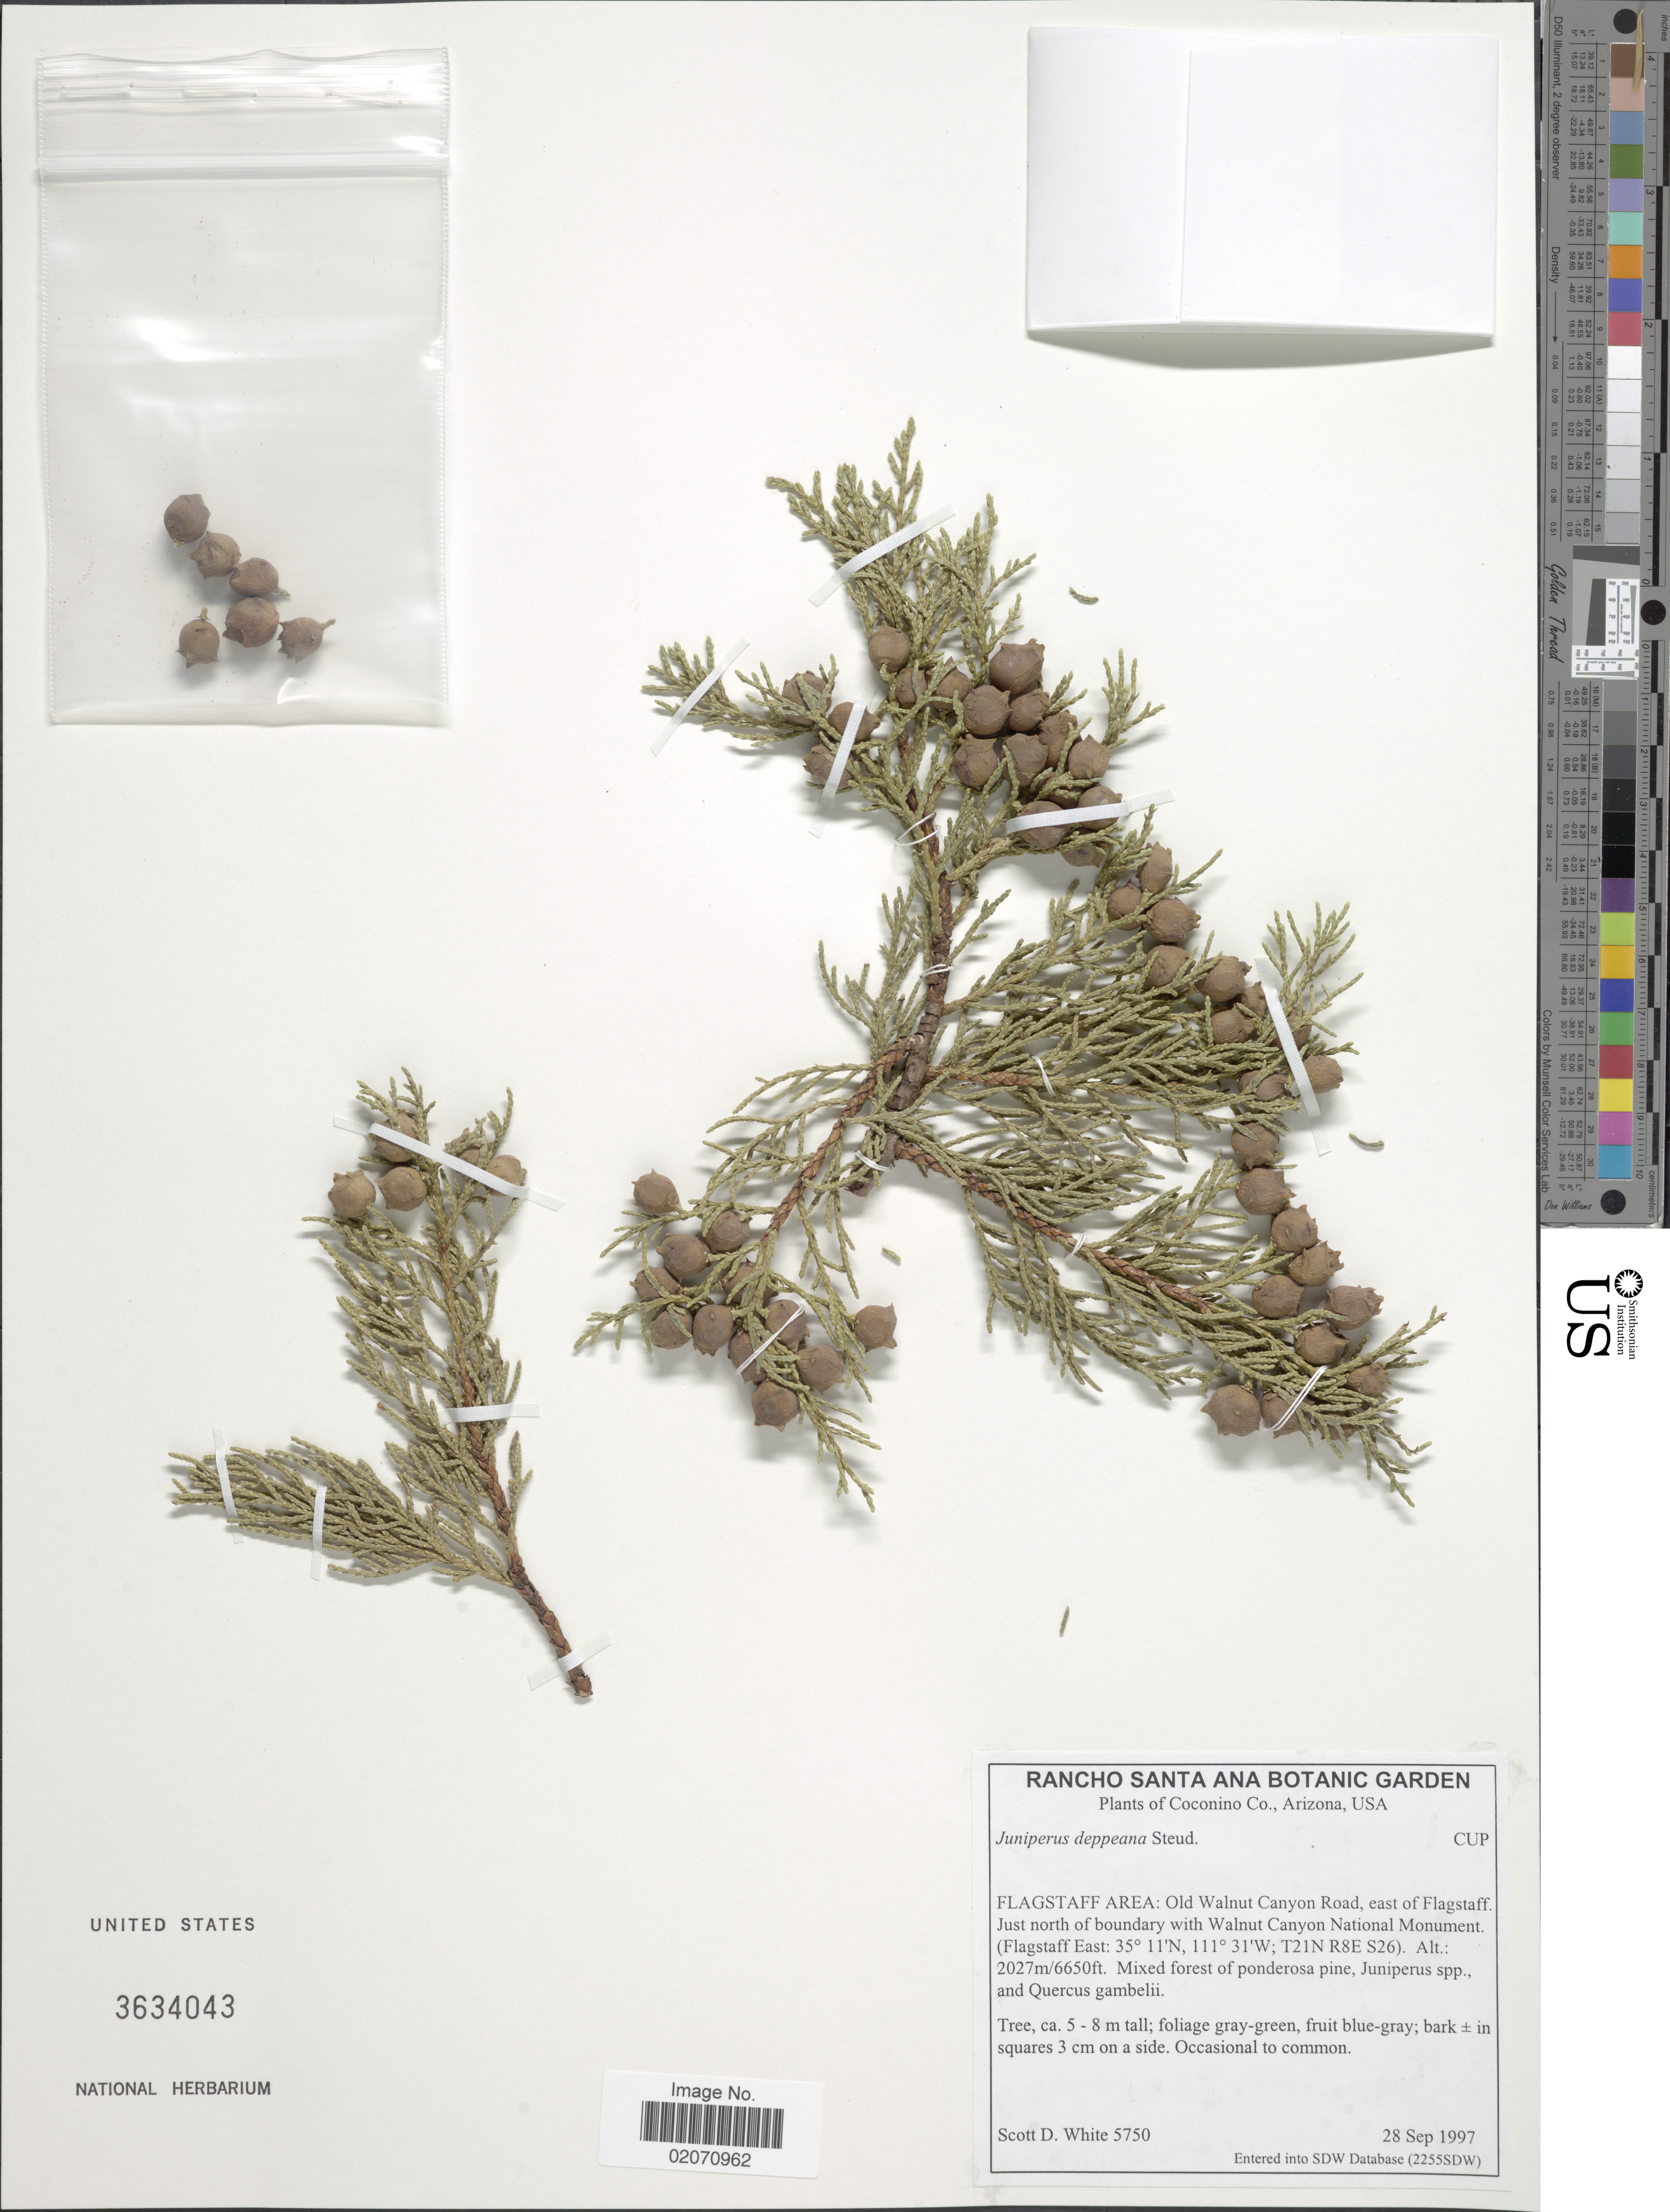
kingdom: Plantae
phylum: Tracheophyta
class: Pinopsida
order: Pinales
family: Cupressaceae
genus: Juniperus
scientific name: Juniperus deppeana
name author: Steud.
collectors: S. White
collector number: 5750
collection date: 1997-09-28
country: United States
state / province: Arizona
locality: Coconino Co. Flagstaff Area: old Walnut Canyon Road, east of Flagstaff. Just north of boundary with Walnut Canyon National Monument. Flagstaff East, T21N, R8E, S26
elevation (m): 2027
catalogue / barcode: US 3634043